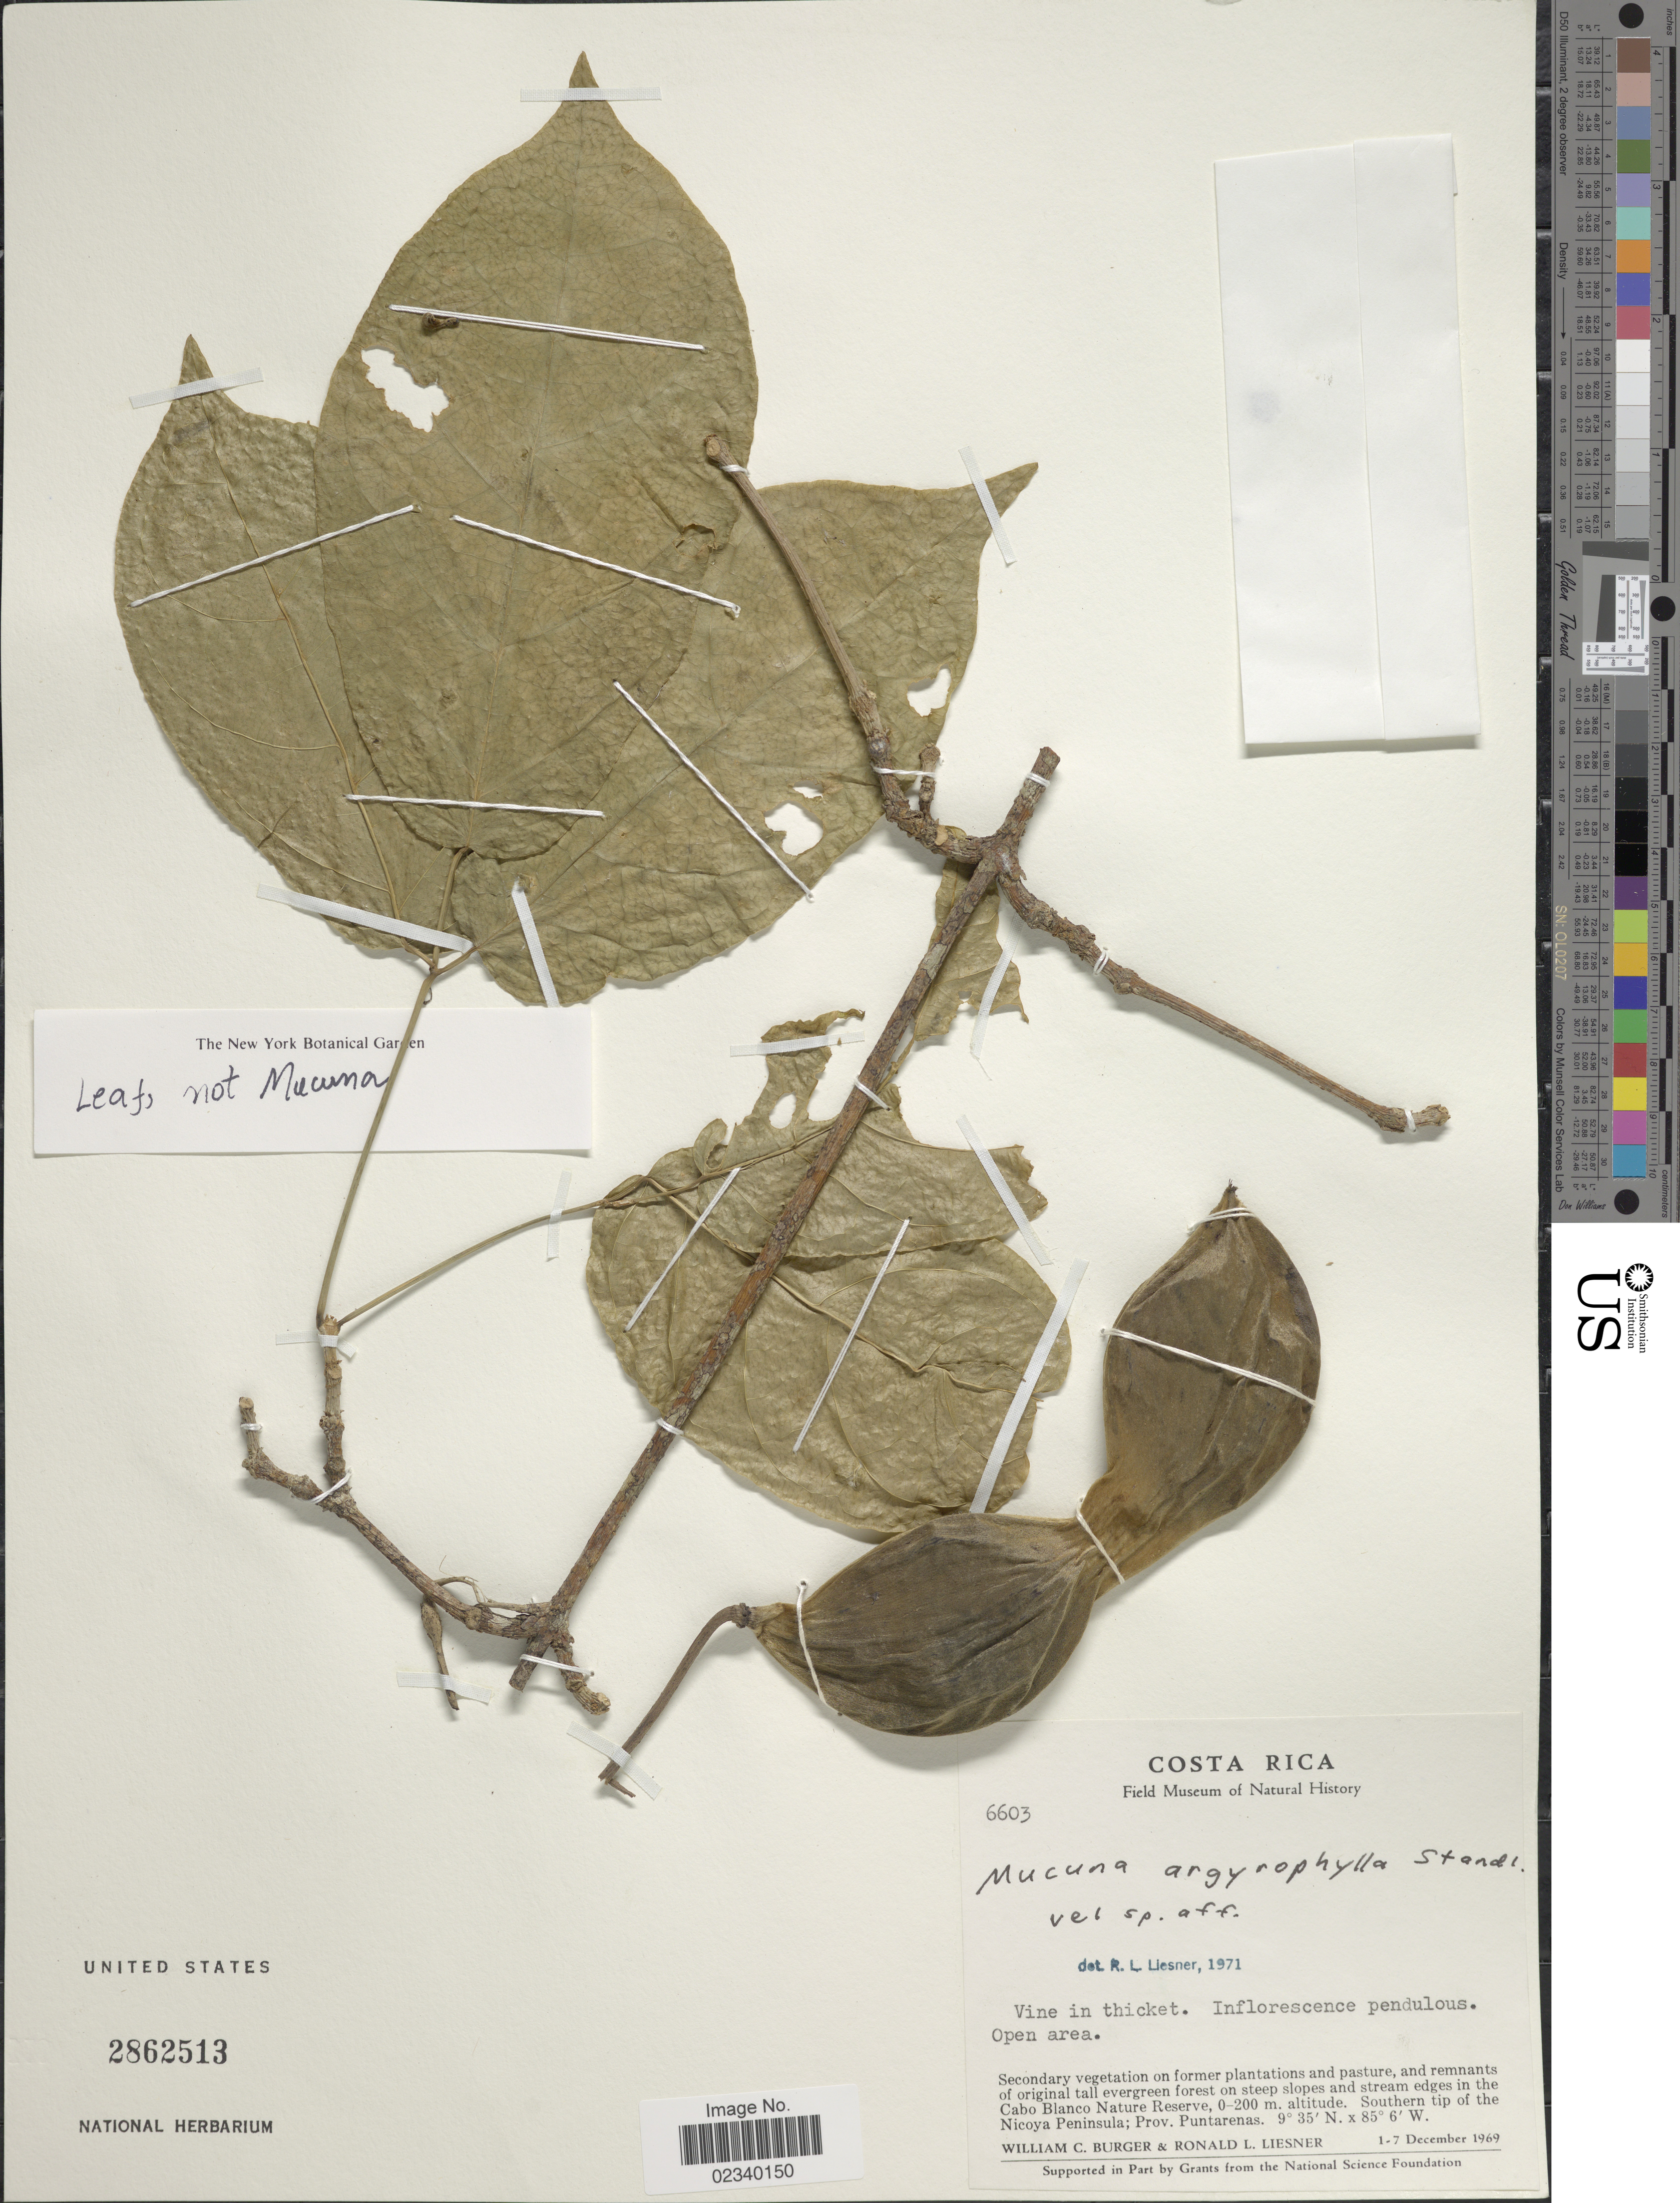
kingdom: Plantae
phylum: Tracheophyta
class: Magnoliopsida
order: Fabales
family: Fabaceae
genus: Mucuna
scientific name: Mucuna sp.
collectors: W. Burger & R. L. Liesner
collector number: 6603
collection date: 1969-12-01/1969-12-07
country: Costa Rica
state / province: Puntarenas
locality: Cabo Blanco Nature Reserve, Southern tip of the Nicoya Peninsula. Prov. Puntarenas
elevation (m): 0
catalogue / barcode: US 2862513